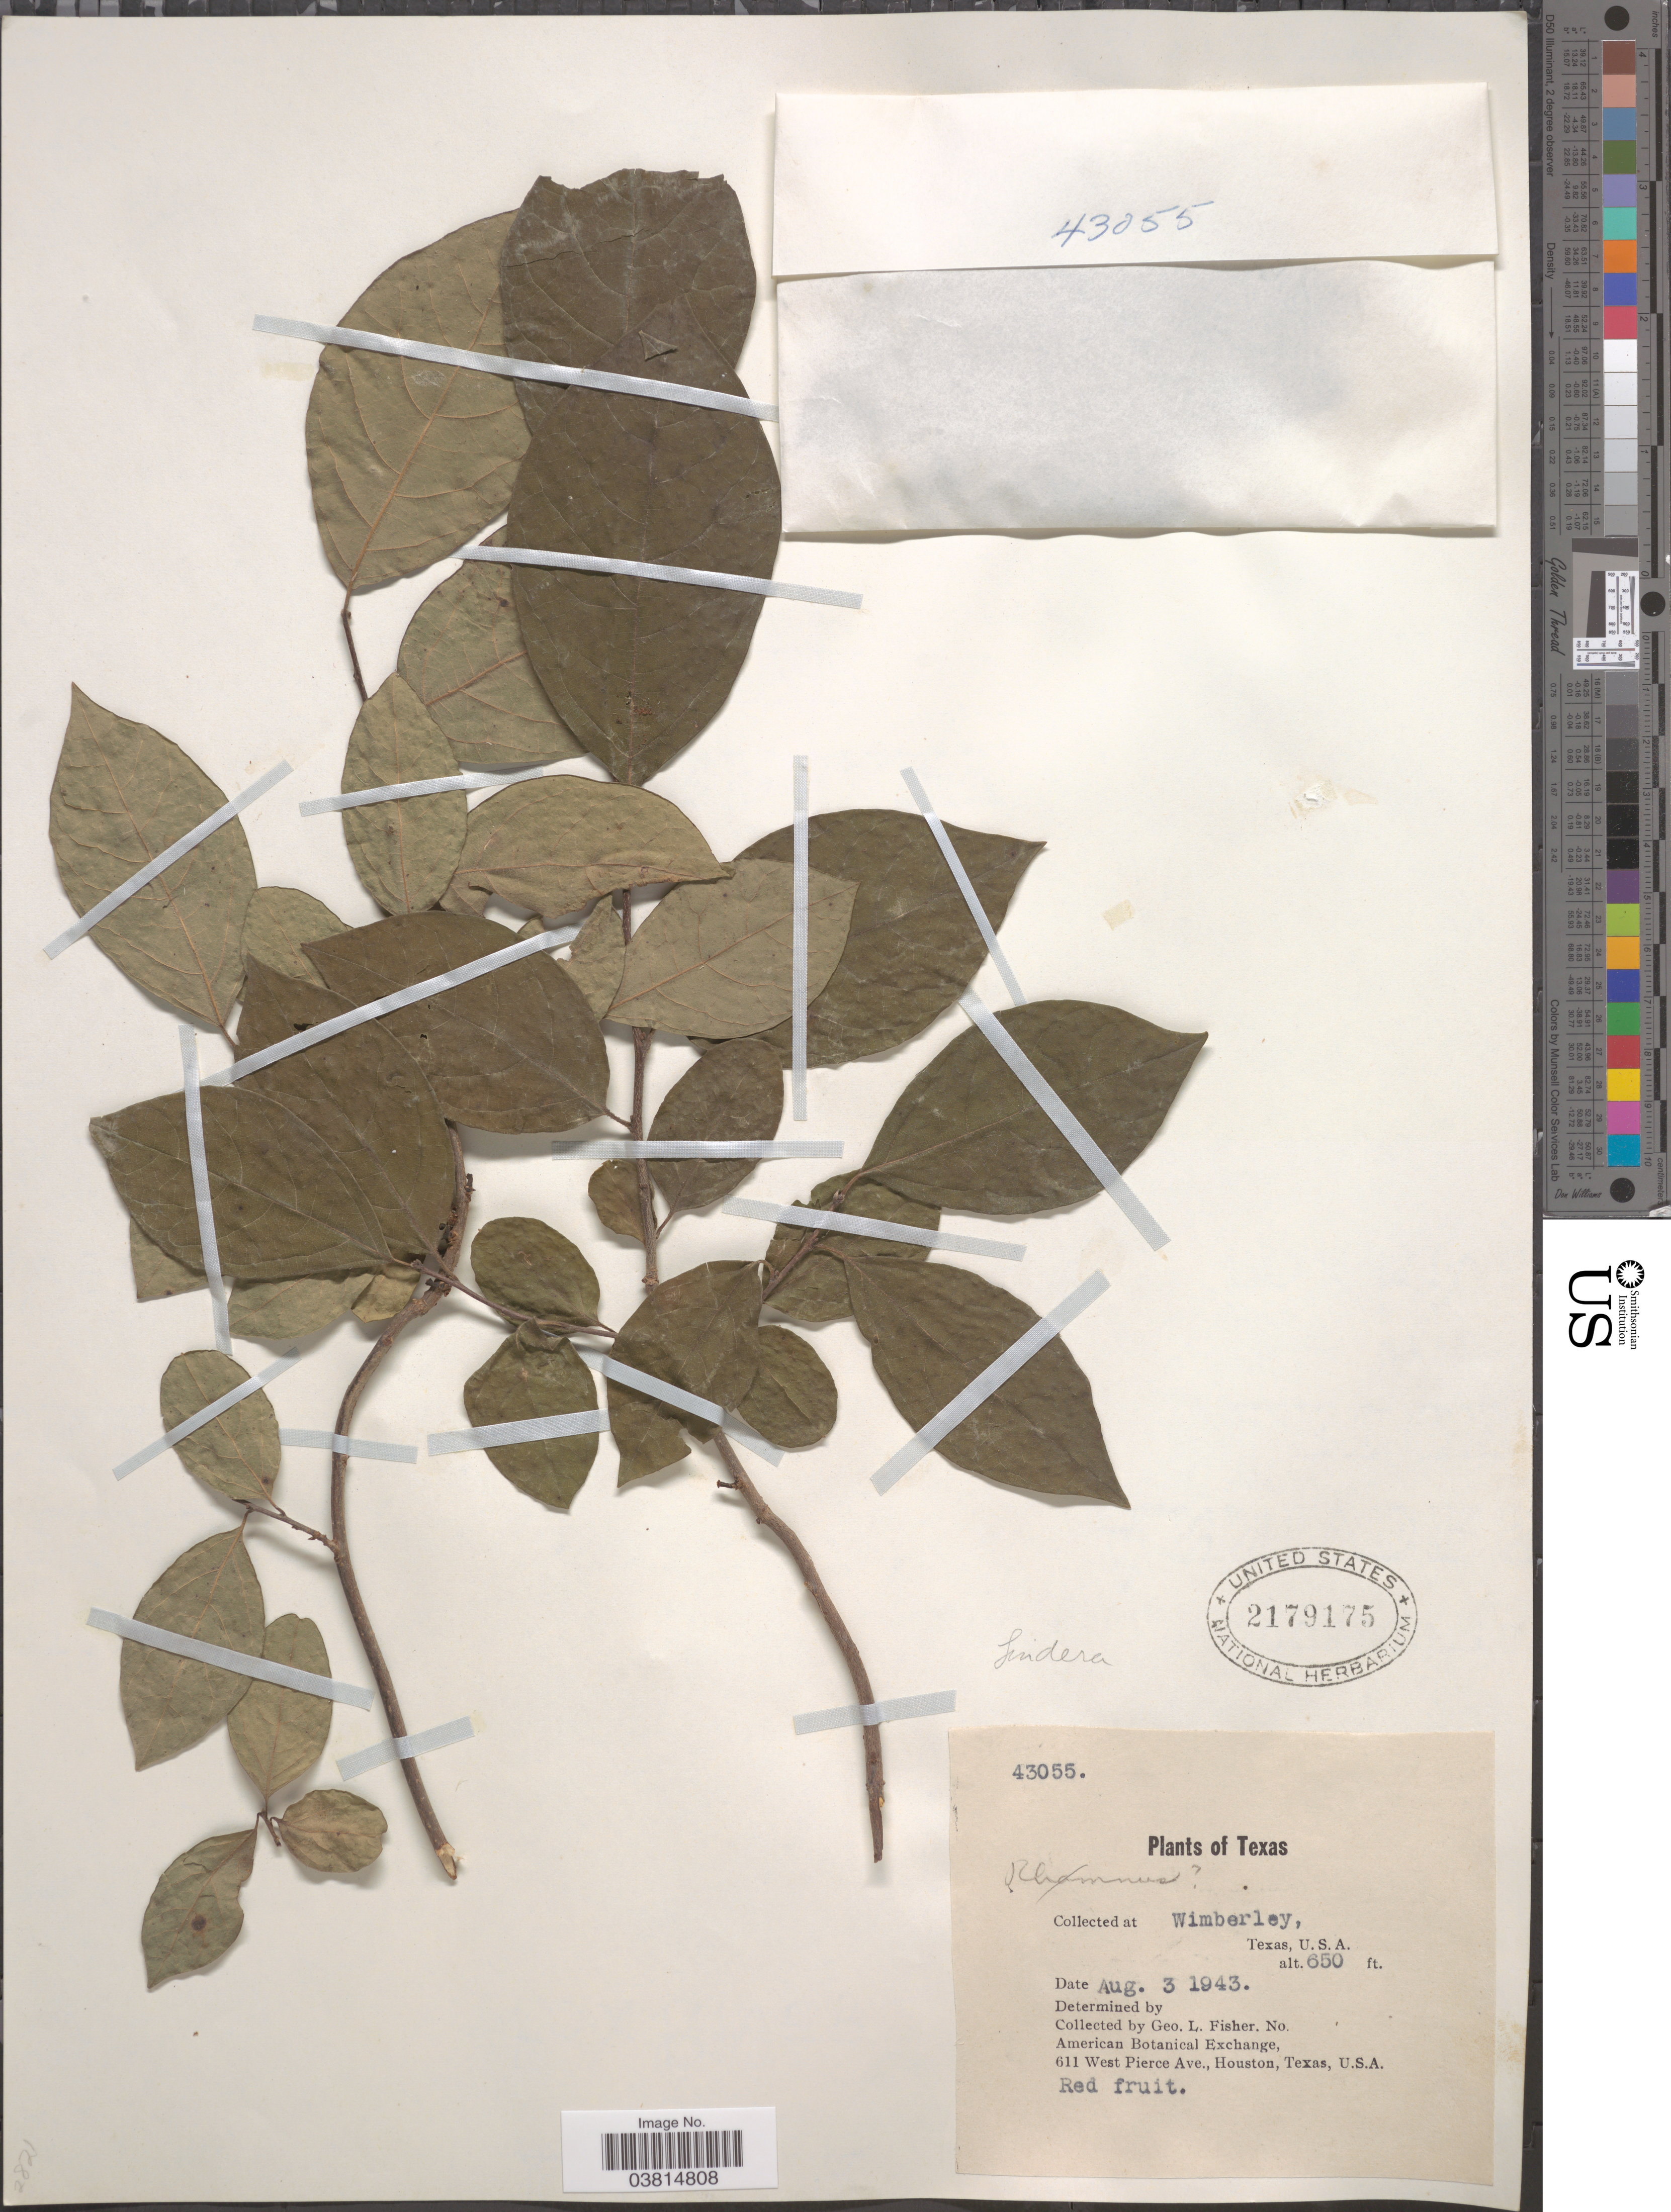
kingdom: Plantae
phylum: Tracheophyta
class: Magnoliopsida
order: Laurales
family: Lauraceae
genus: Lindera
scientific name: Lindera benzoin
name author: (L.) Blume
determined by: Strong, Mark T., (BOT), Smithsonian Institution - National Museum of Natural History (UNITED STATES)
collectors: G. L. Fisher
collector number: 43055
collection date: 1943-08-03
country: United States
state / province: Texas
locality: Wimberley.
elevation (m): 198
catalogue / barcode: US 2179175